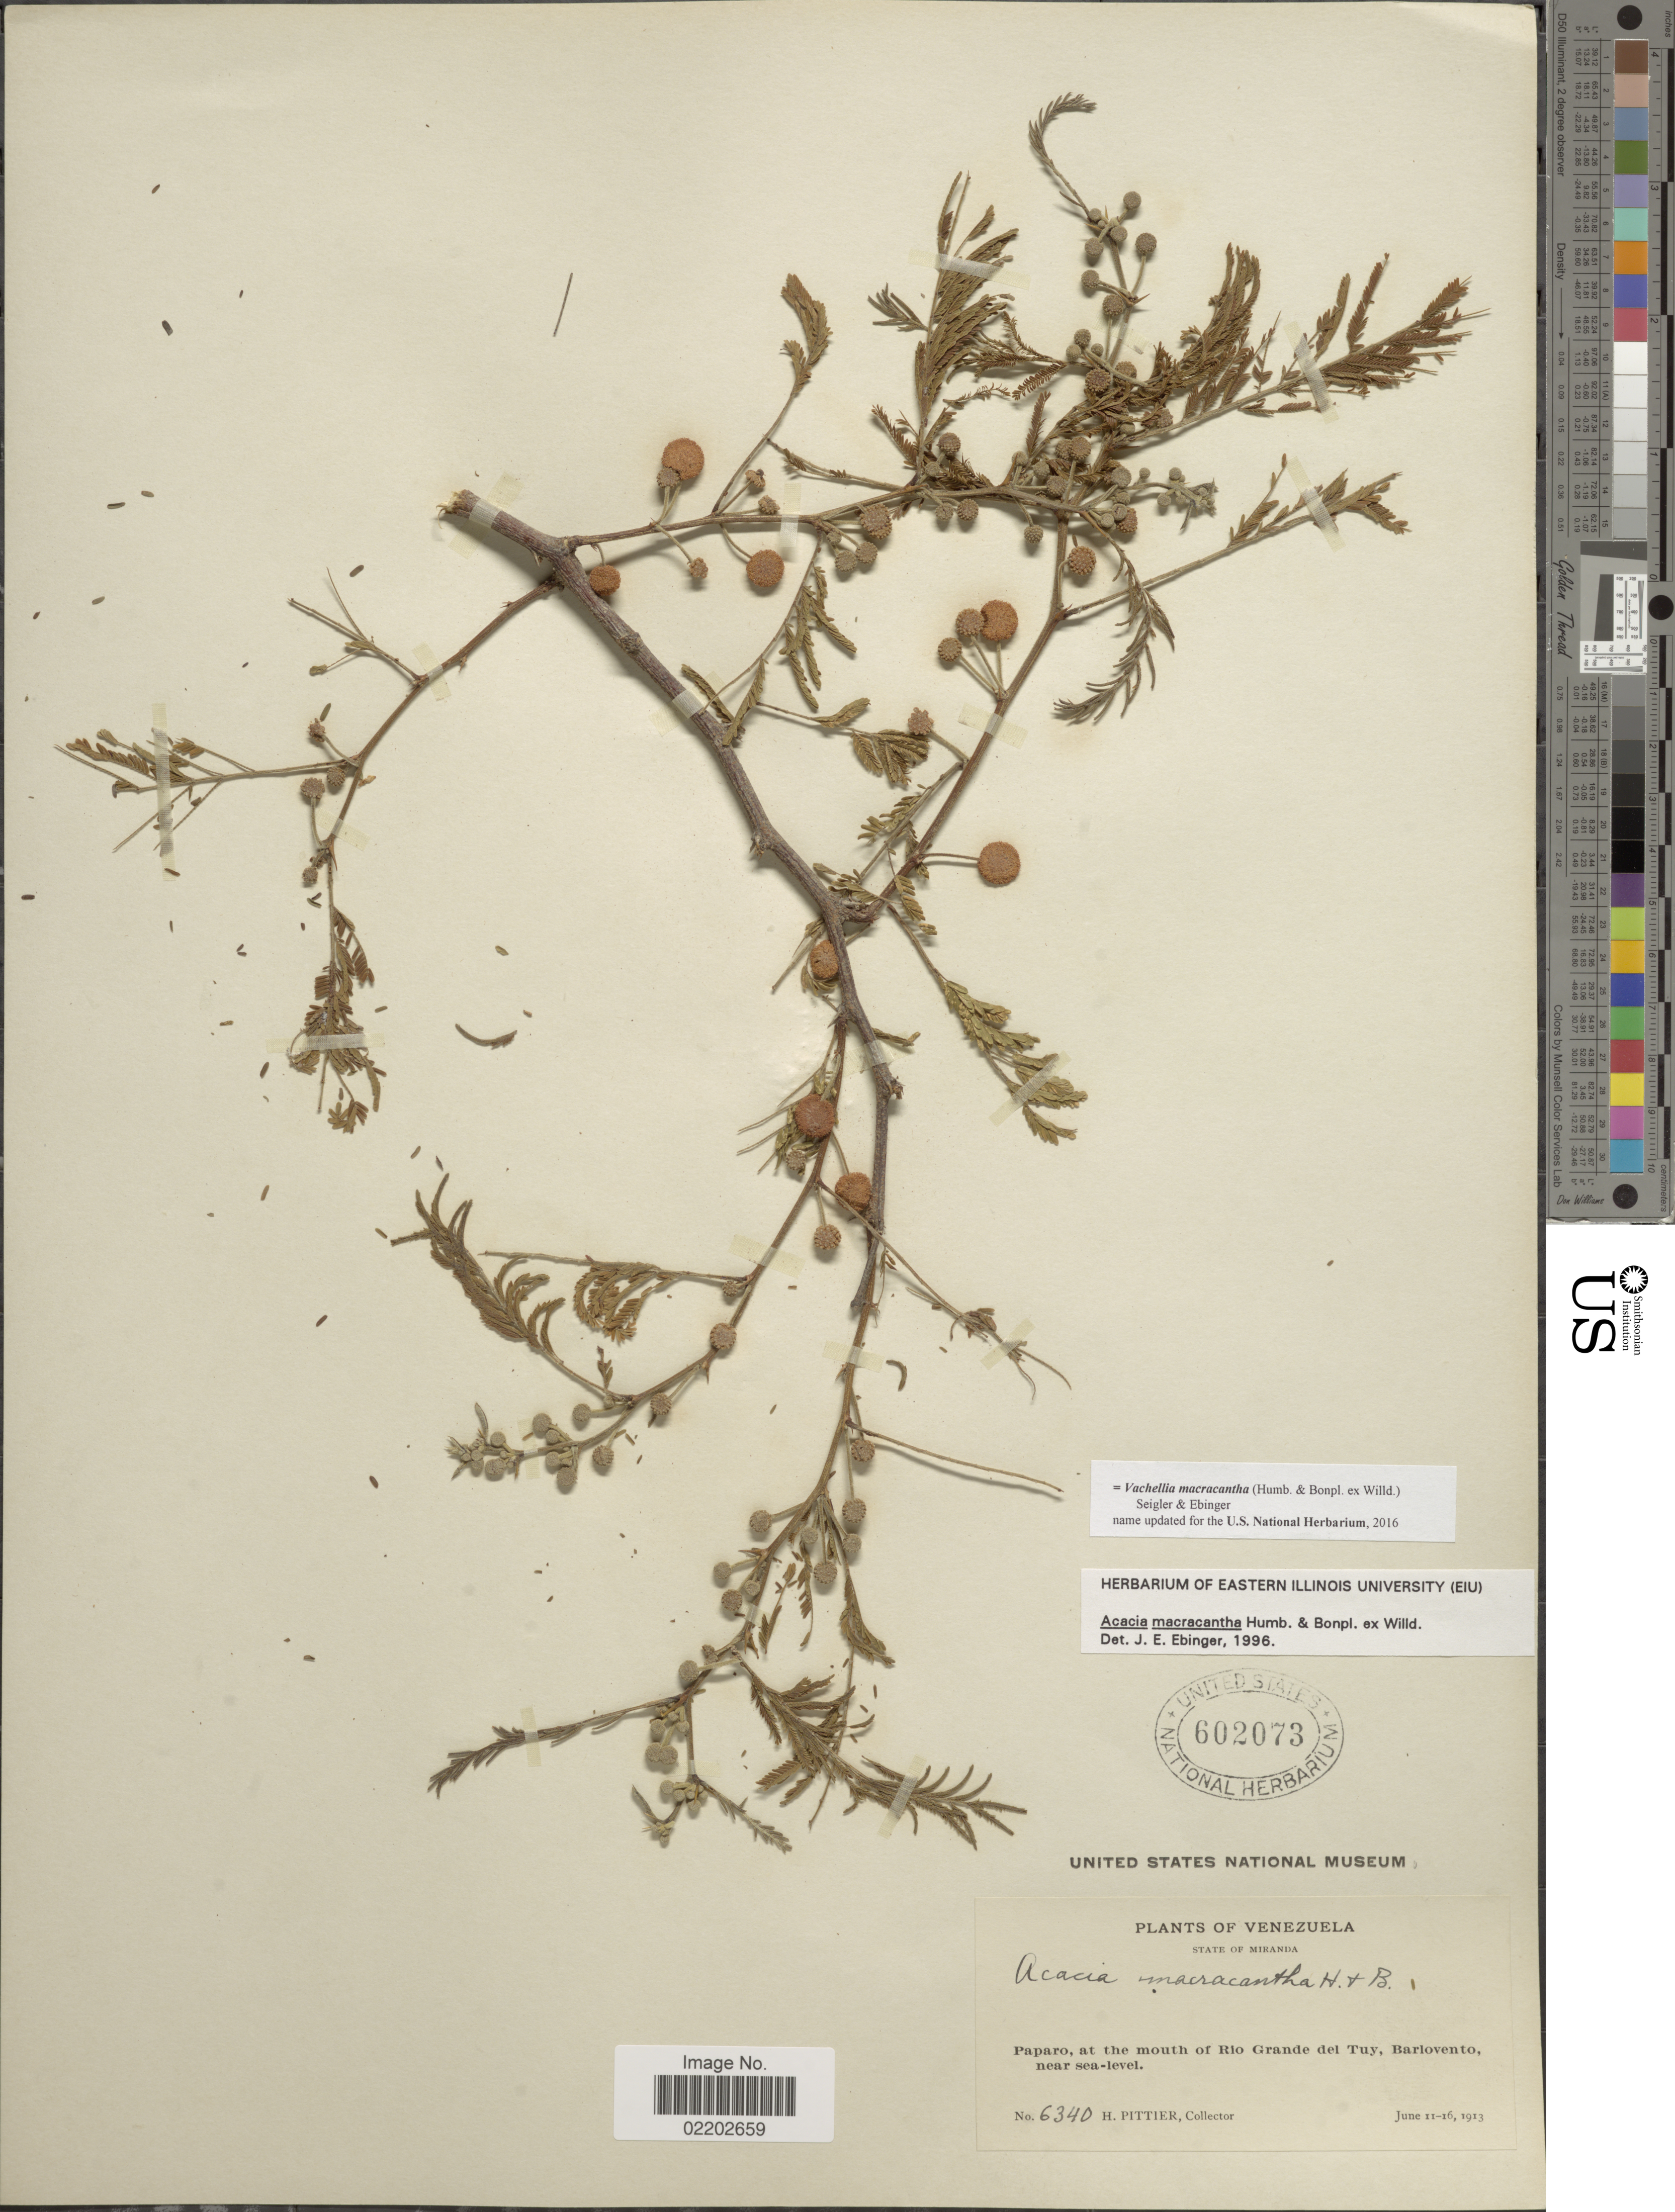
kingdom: Plantae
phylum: Tracheophyta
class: Magnoliopsida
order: Fabales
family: Fabaceae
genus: Vachellia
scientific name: Vachellia macracantha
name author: (Humb. & Bonpl. ex Willd.) Seigler & Ebinger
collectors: H. F. Pittier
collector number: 6340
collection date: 1913-06-11/1913-06-16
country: Venezuela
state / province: Miranda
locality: State of Miranda., Papar, at the mouth of Rio Grande de Tuy, Barlovento .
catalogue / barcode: US 602073